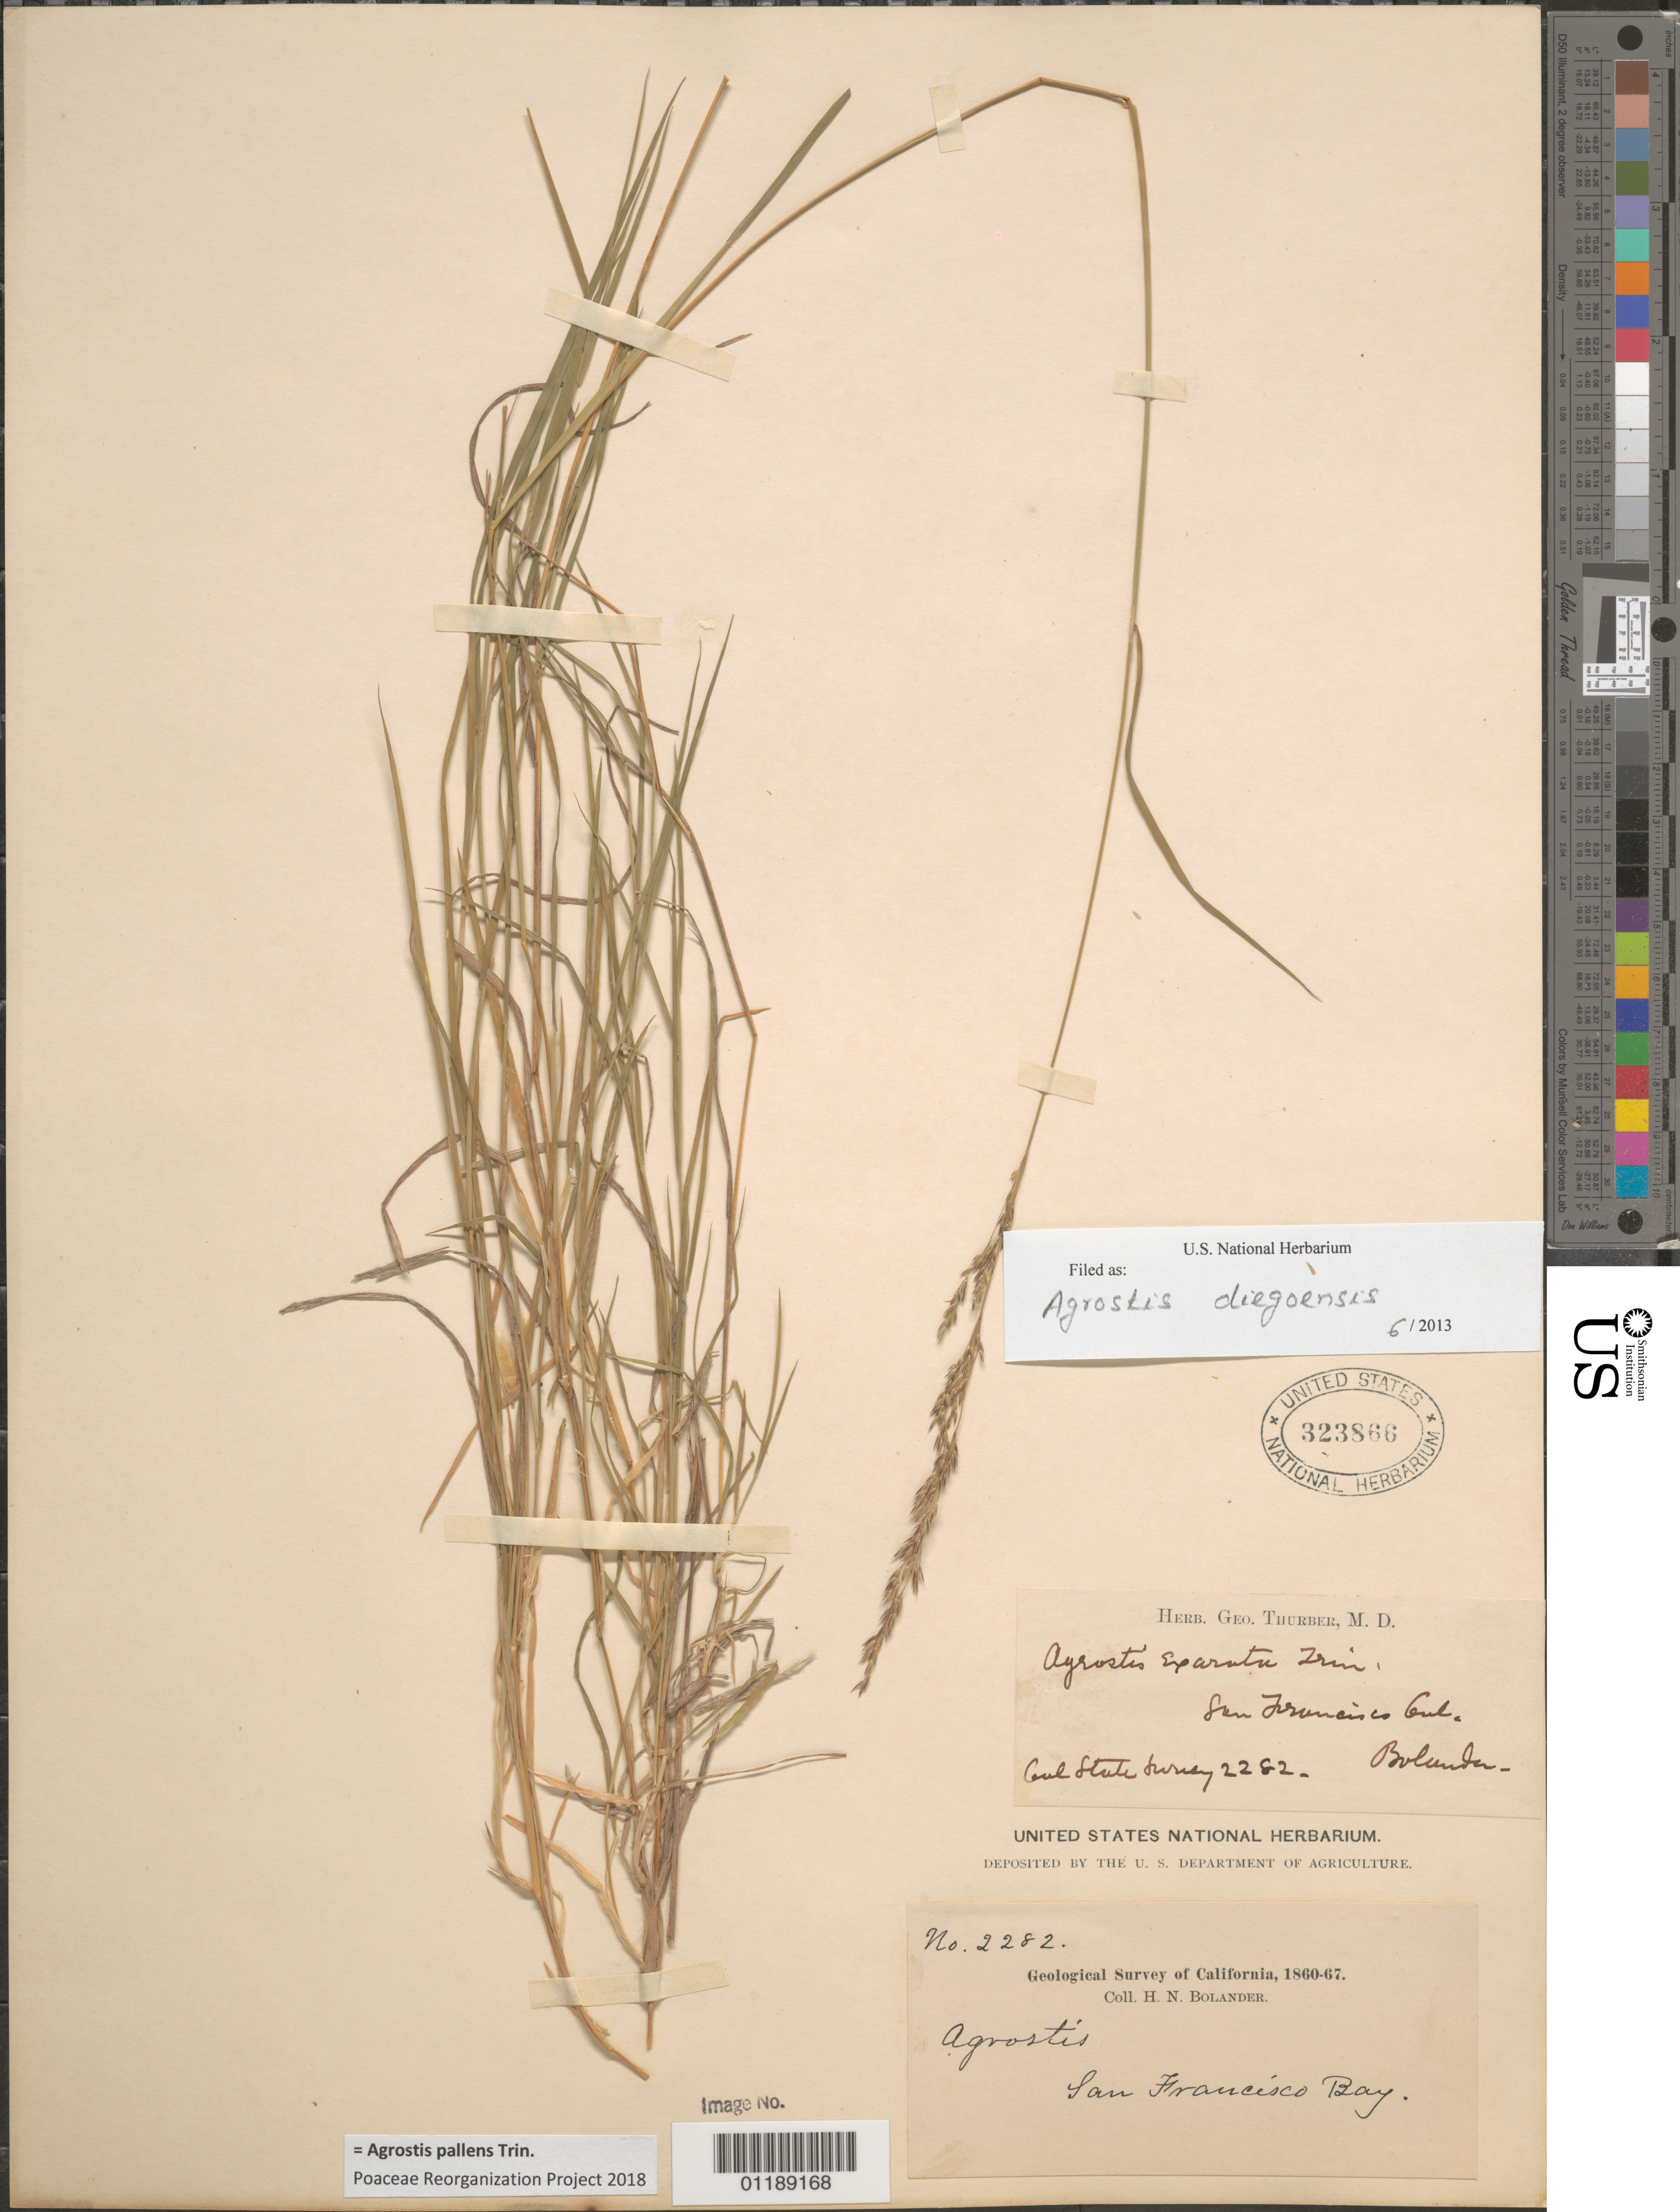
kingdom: Plantae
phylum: Tracheophyta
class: Liliopsida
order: Poales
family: Poaceae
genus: Agrostis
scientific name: Agrostis pallens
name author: Trin.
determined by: Poaceae Reorganization Project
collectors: H. Bolander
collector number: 2282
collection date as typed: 1860 to -- --- 1867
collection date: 1860/1867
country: United States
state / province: California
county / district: San Francisco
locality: San Francisco Bay.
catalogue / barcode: US 323866